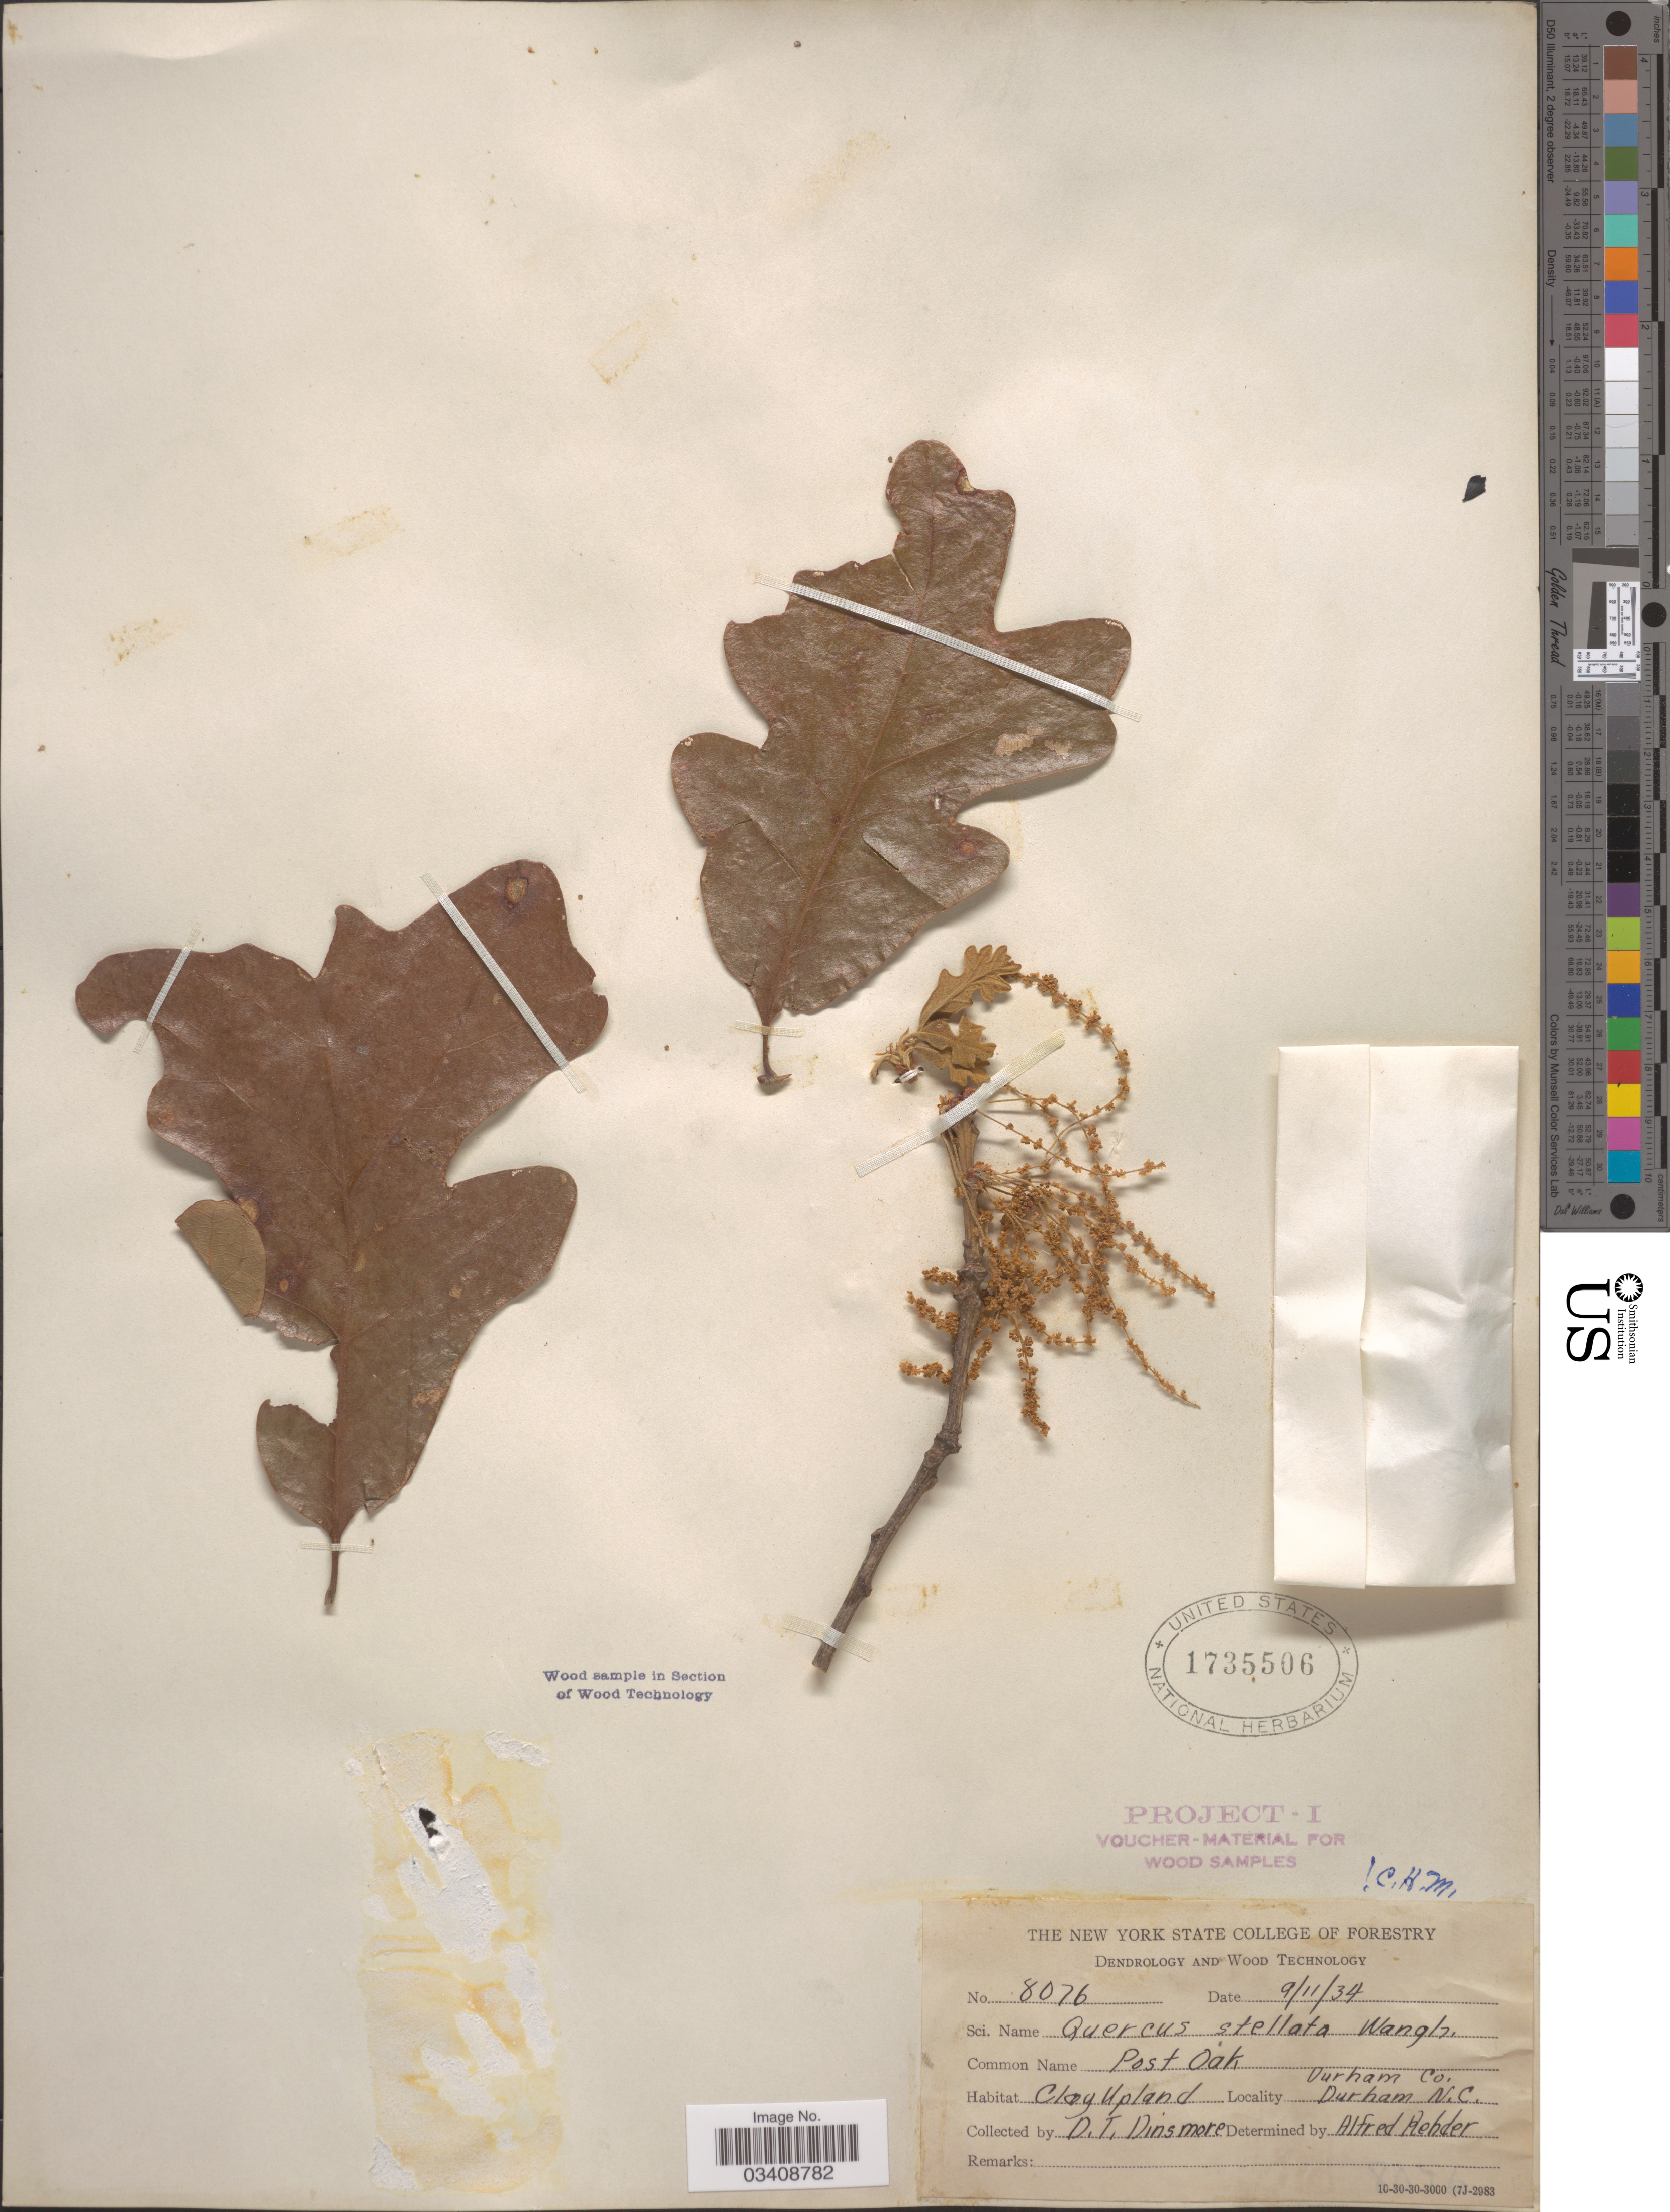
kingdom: Plantae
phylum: Tracheophyta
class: Magnoliopsida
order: Fagales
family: Fagaceae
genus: Quercus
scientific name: Quercus stellata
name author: Wangenh.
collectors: D. Dinsmore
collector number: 8076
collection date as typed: Transcribed d/m/y: 11/9/34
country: United States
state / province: North Carolina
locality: Durham Co., Durham.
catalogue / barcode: US 1735506